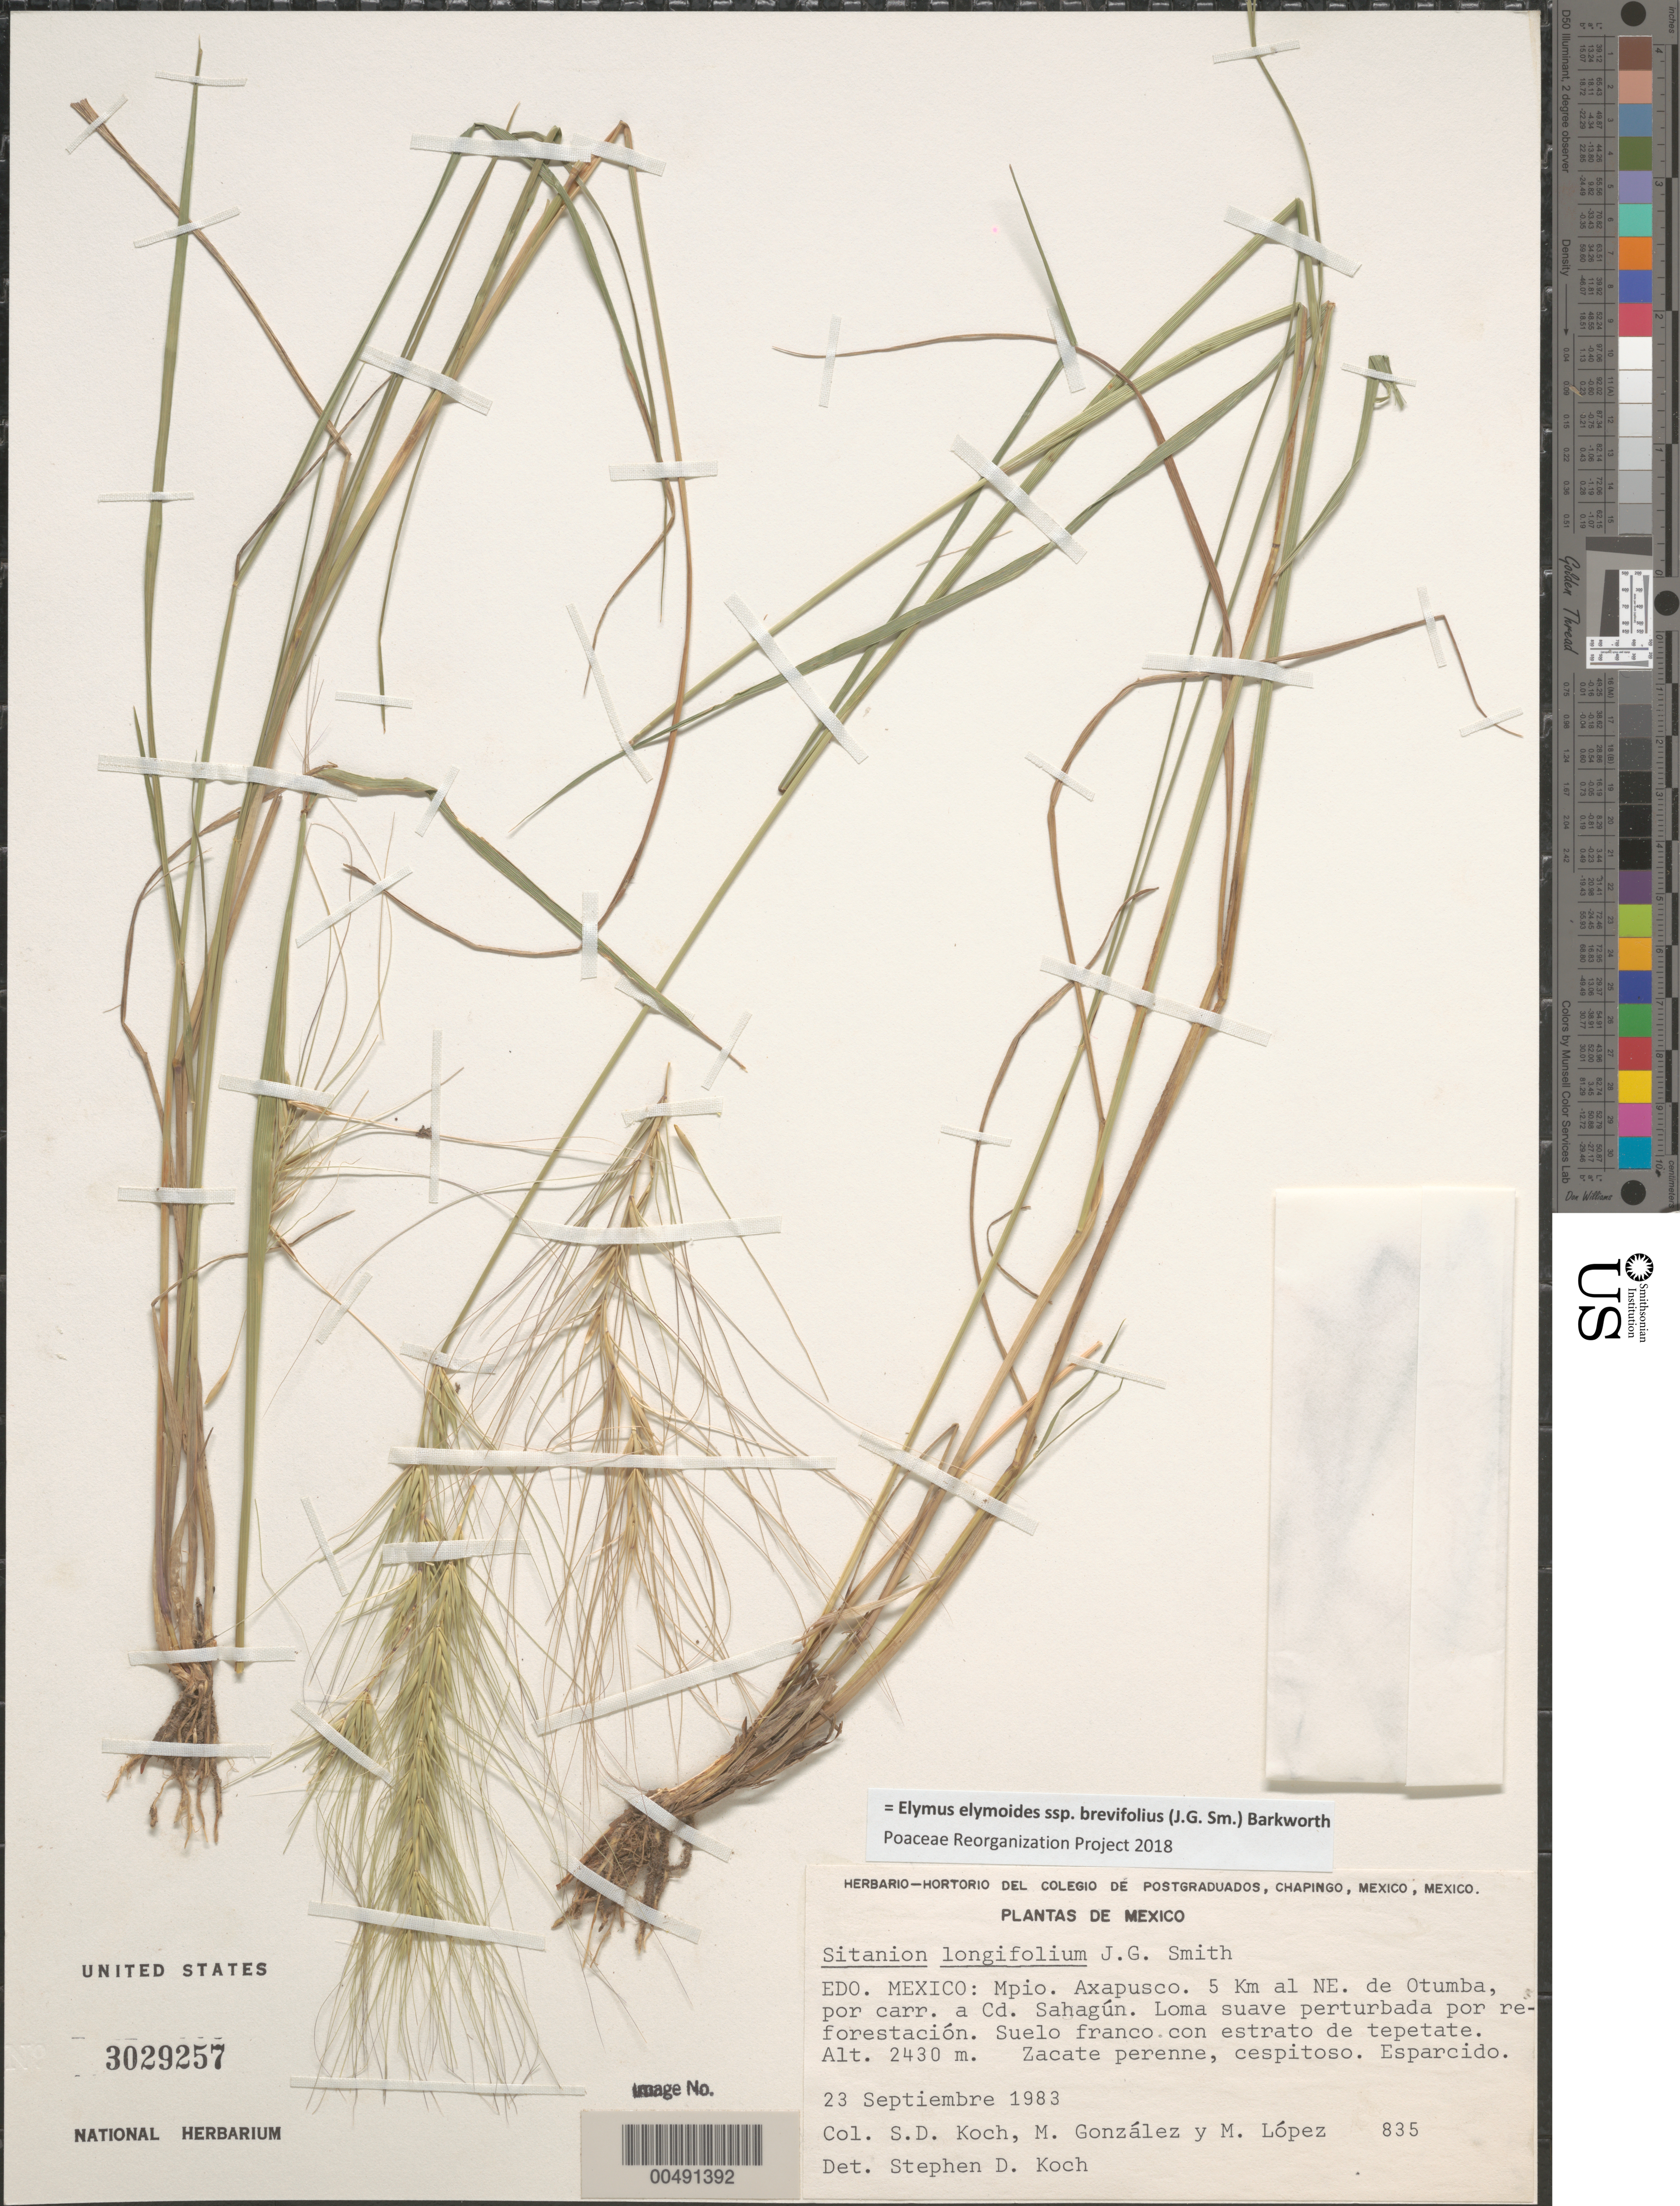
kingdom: Plantae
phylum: Tracheophyta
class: Liliopsida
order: Poales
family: Poaceae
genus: Elymus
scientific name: Elymus elymoides subsp. brevifolius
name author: (J.G. Sm.) Barkworth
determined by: Poaceae Reorganization Project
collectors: S. D. Koch, M. González & M. López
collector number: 835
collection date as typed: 23 Sep 1983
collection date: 1983-09-23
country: Mexico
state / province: Mexico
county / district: Axapusco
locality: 5 km NE of Otumba, by rd to Cd. Sahagún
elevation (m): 2430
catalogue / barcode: US 3029257